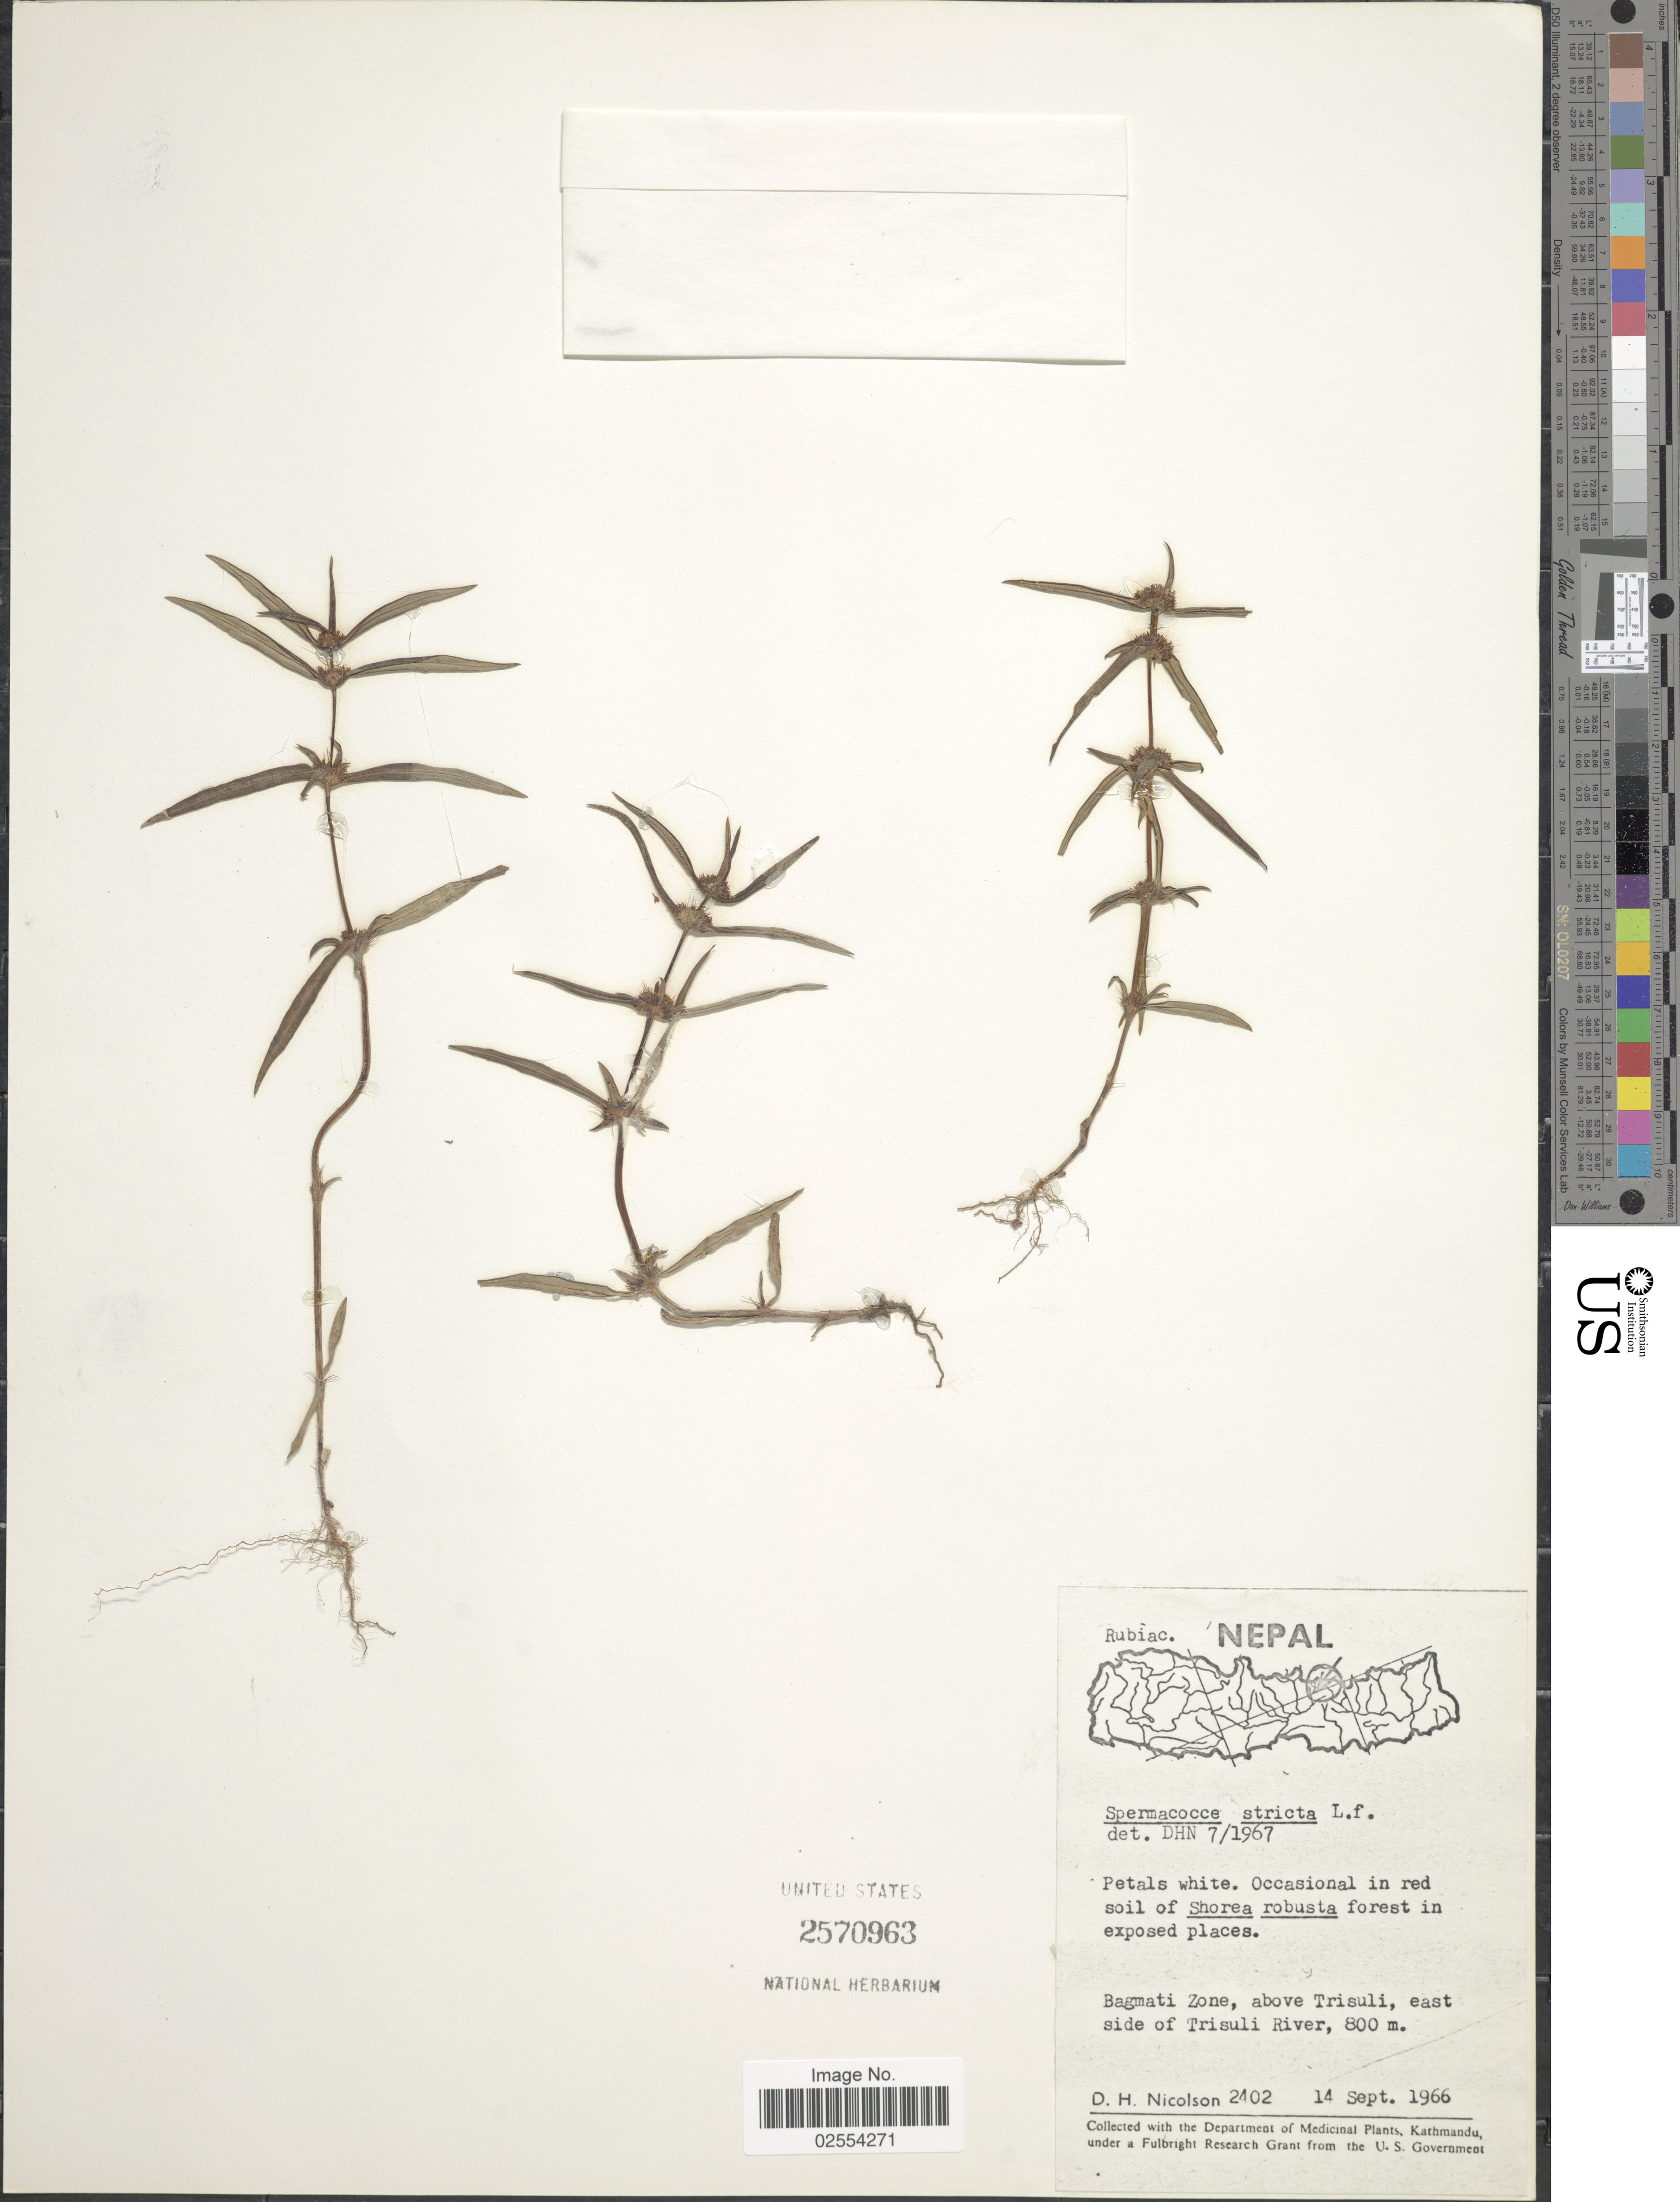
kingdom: Plantae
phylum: Tracheophyta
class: Magnoliopsida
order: Gentianales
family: Rubiaceae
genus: Spermacoce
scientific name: Spermacoce stricta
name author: L. f.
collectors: D. H. Nicolson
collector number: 2402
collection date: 1966-09-14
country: Nepal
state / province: Bagmati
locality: Bagmati Zone, above Trisuli, east side of Trisuli River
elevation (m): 800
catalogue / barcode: US 2570963